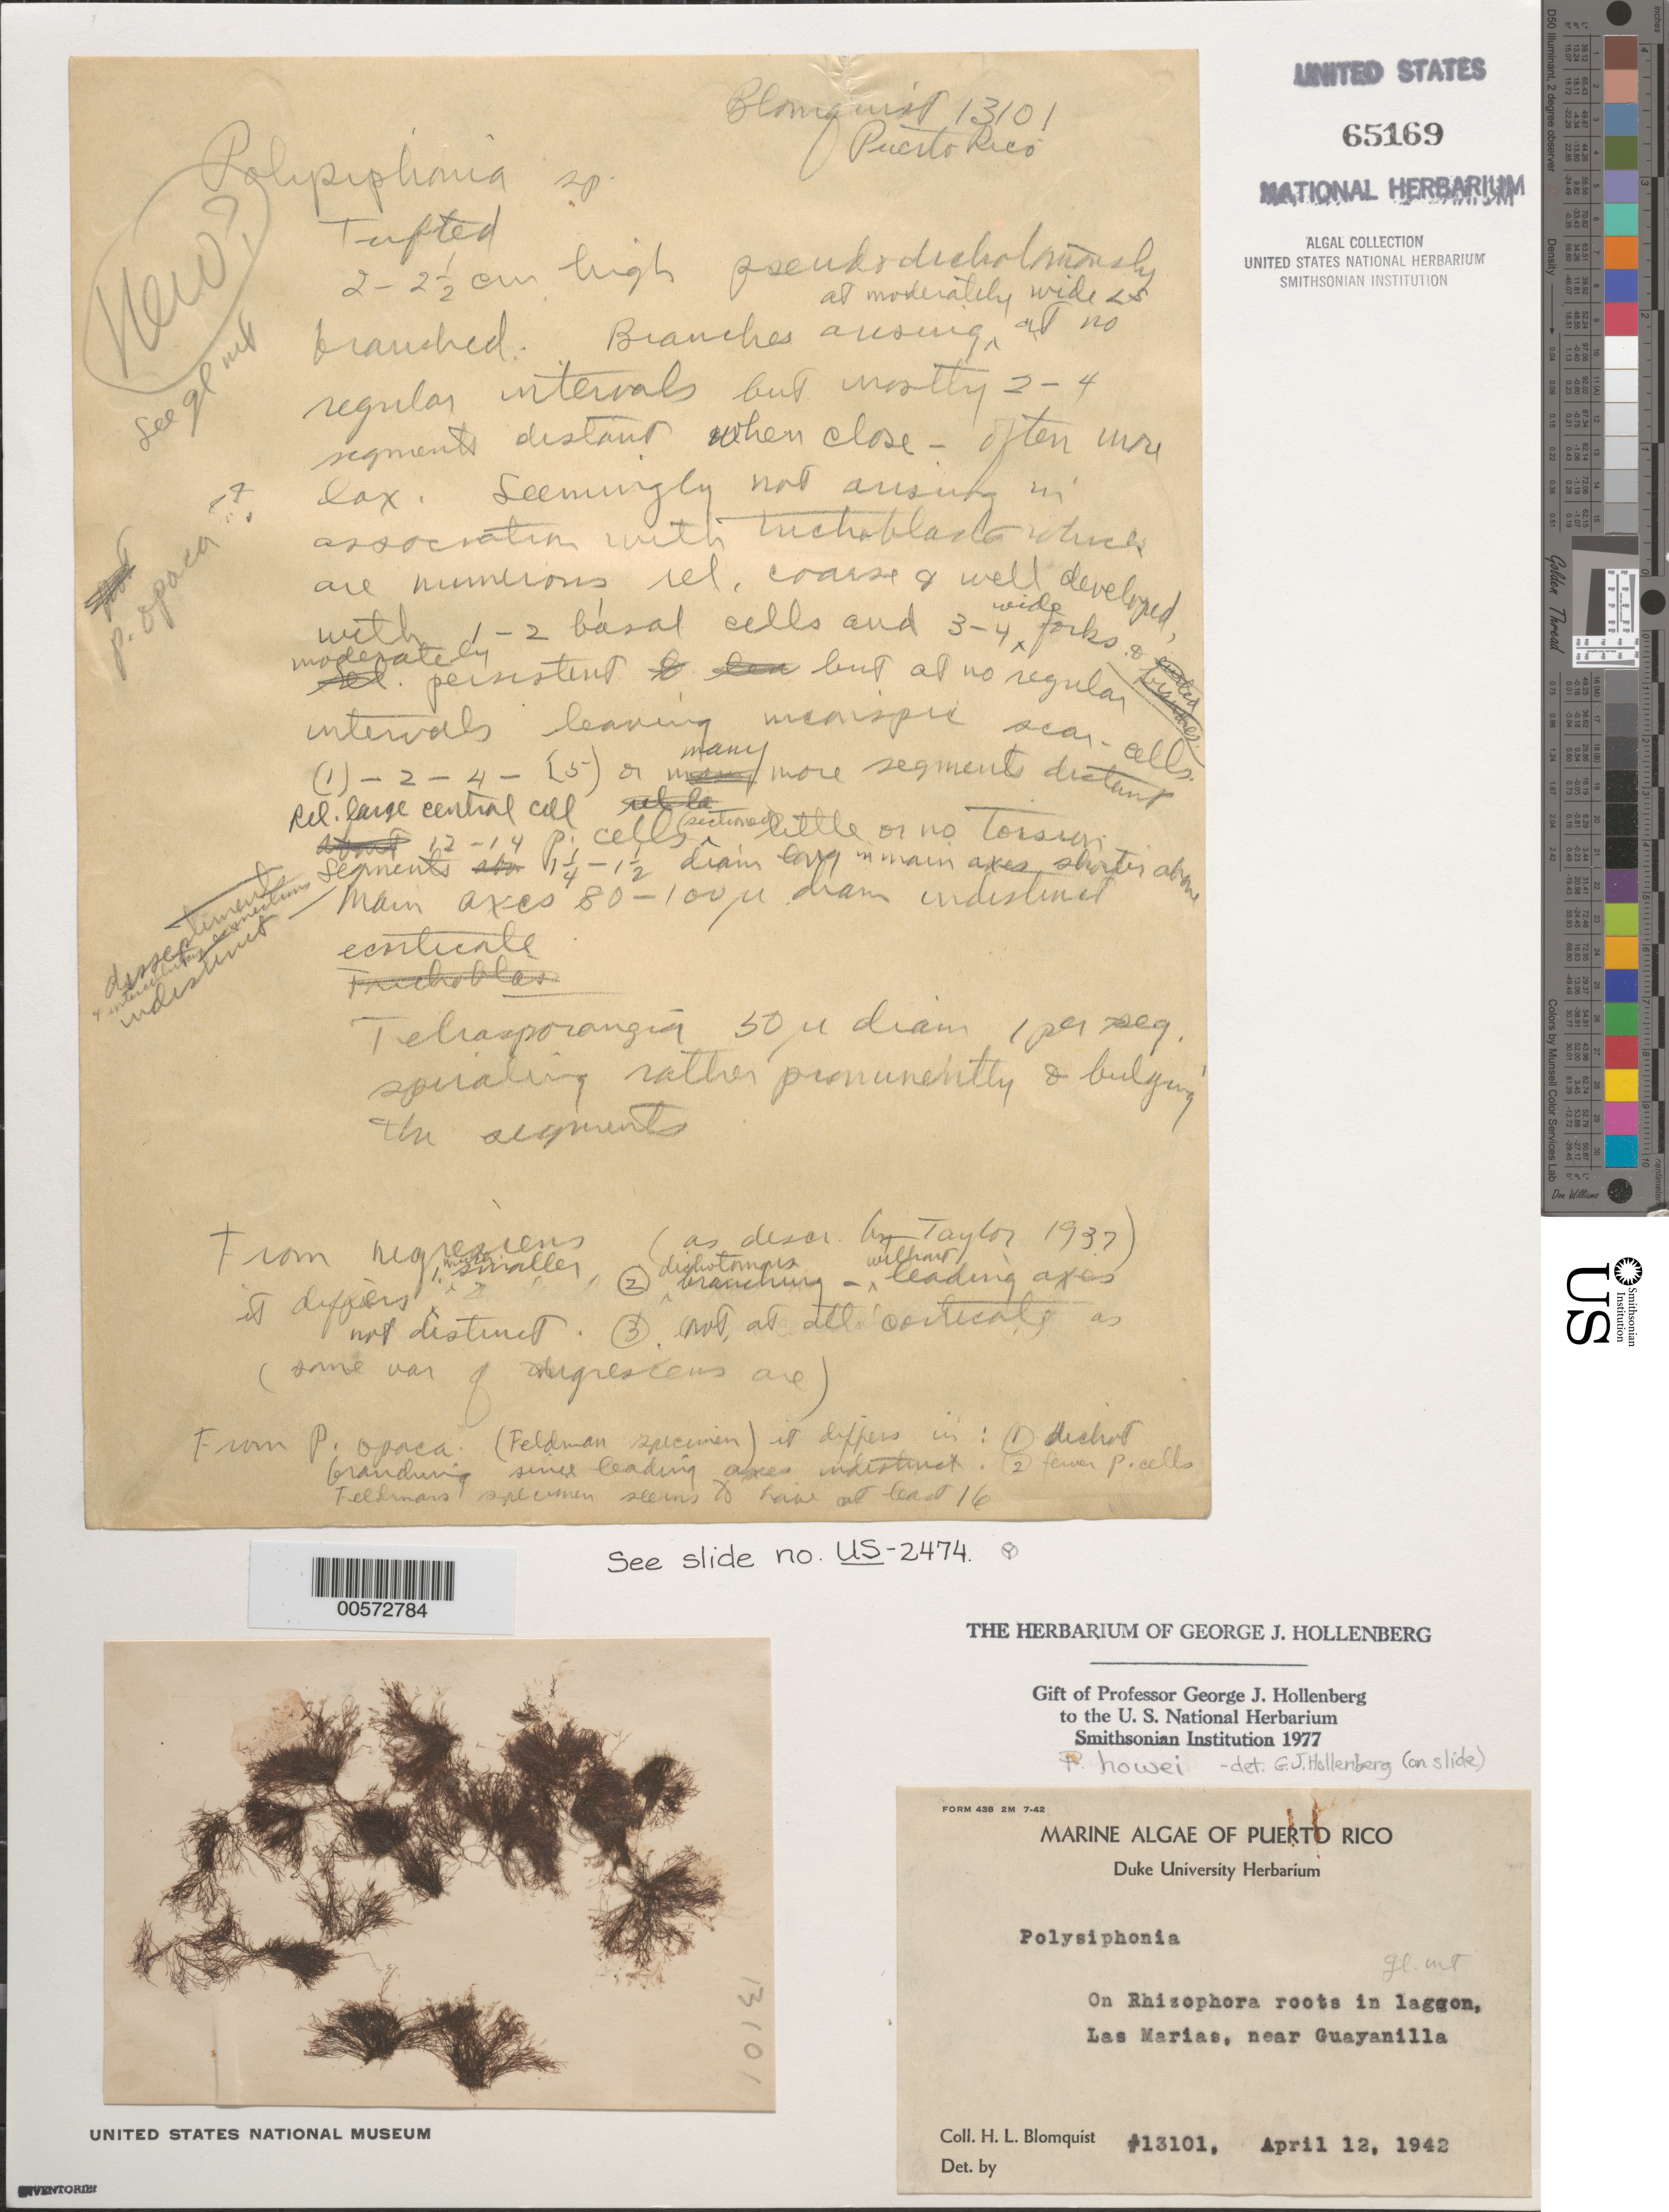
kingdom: Plantae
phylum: Rhodophyta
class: Florideophyceae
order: Ceramiales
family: Rhodomelaceae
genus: Wilsonosiphonia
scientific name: Wilsonosiphonia howei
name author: (Hollenb.) D.E.Bustamante et al.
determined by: Algae name updating Project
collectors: H. Blomquist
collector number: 13101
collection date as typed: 12 Apr 1942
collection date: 1942-04-12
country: Puerto Rico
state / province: Guayanilla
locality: Las marias, near guayanilla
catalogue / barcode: US 65169